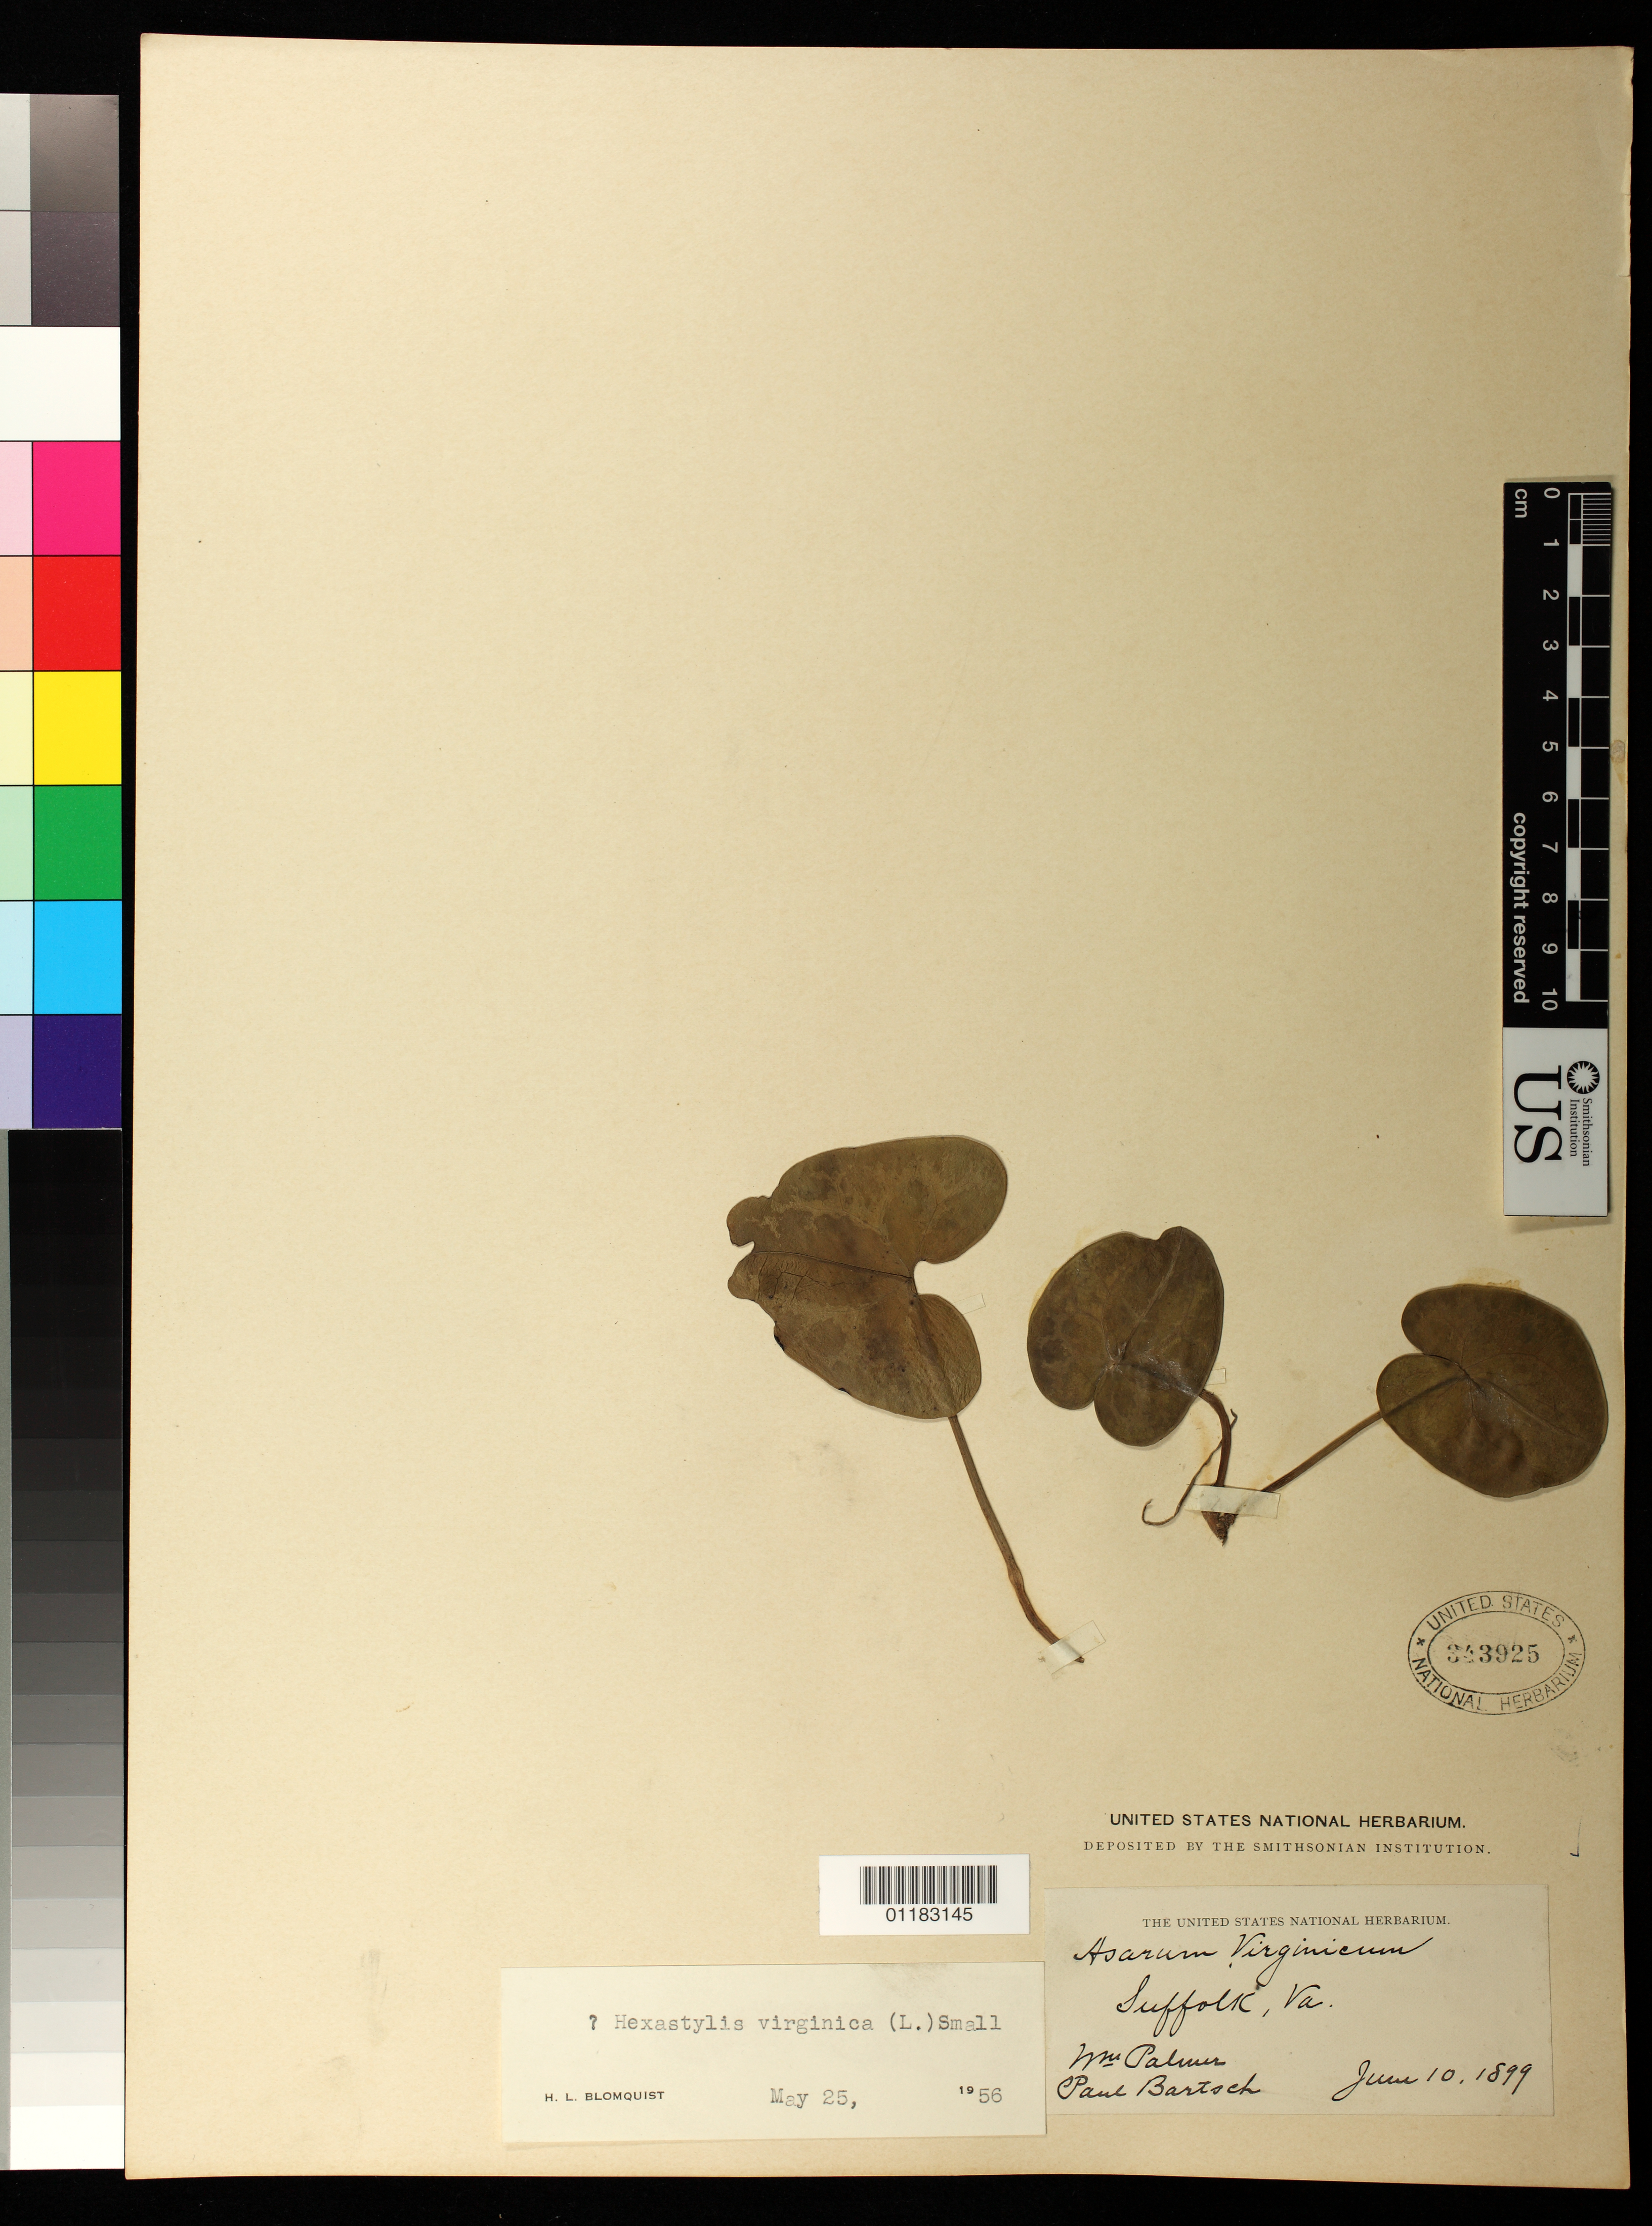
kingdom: Plantae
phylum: Tracheophyta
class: Magnoliopsida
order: Piperales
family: Aristolochiaceae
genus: Hexastylis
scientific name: Hexastylis virginica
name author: (L.) Small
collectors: W. Palmer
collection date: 1899-06-10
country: United States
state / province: Virginia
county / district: City of Suffolk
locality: Suffolk, City of Suffolk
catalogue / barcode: US 343925